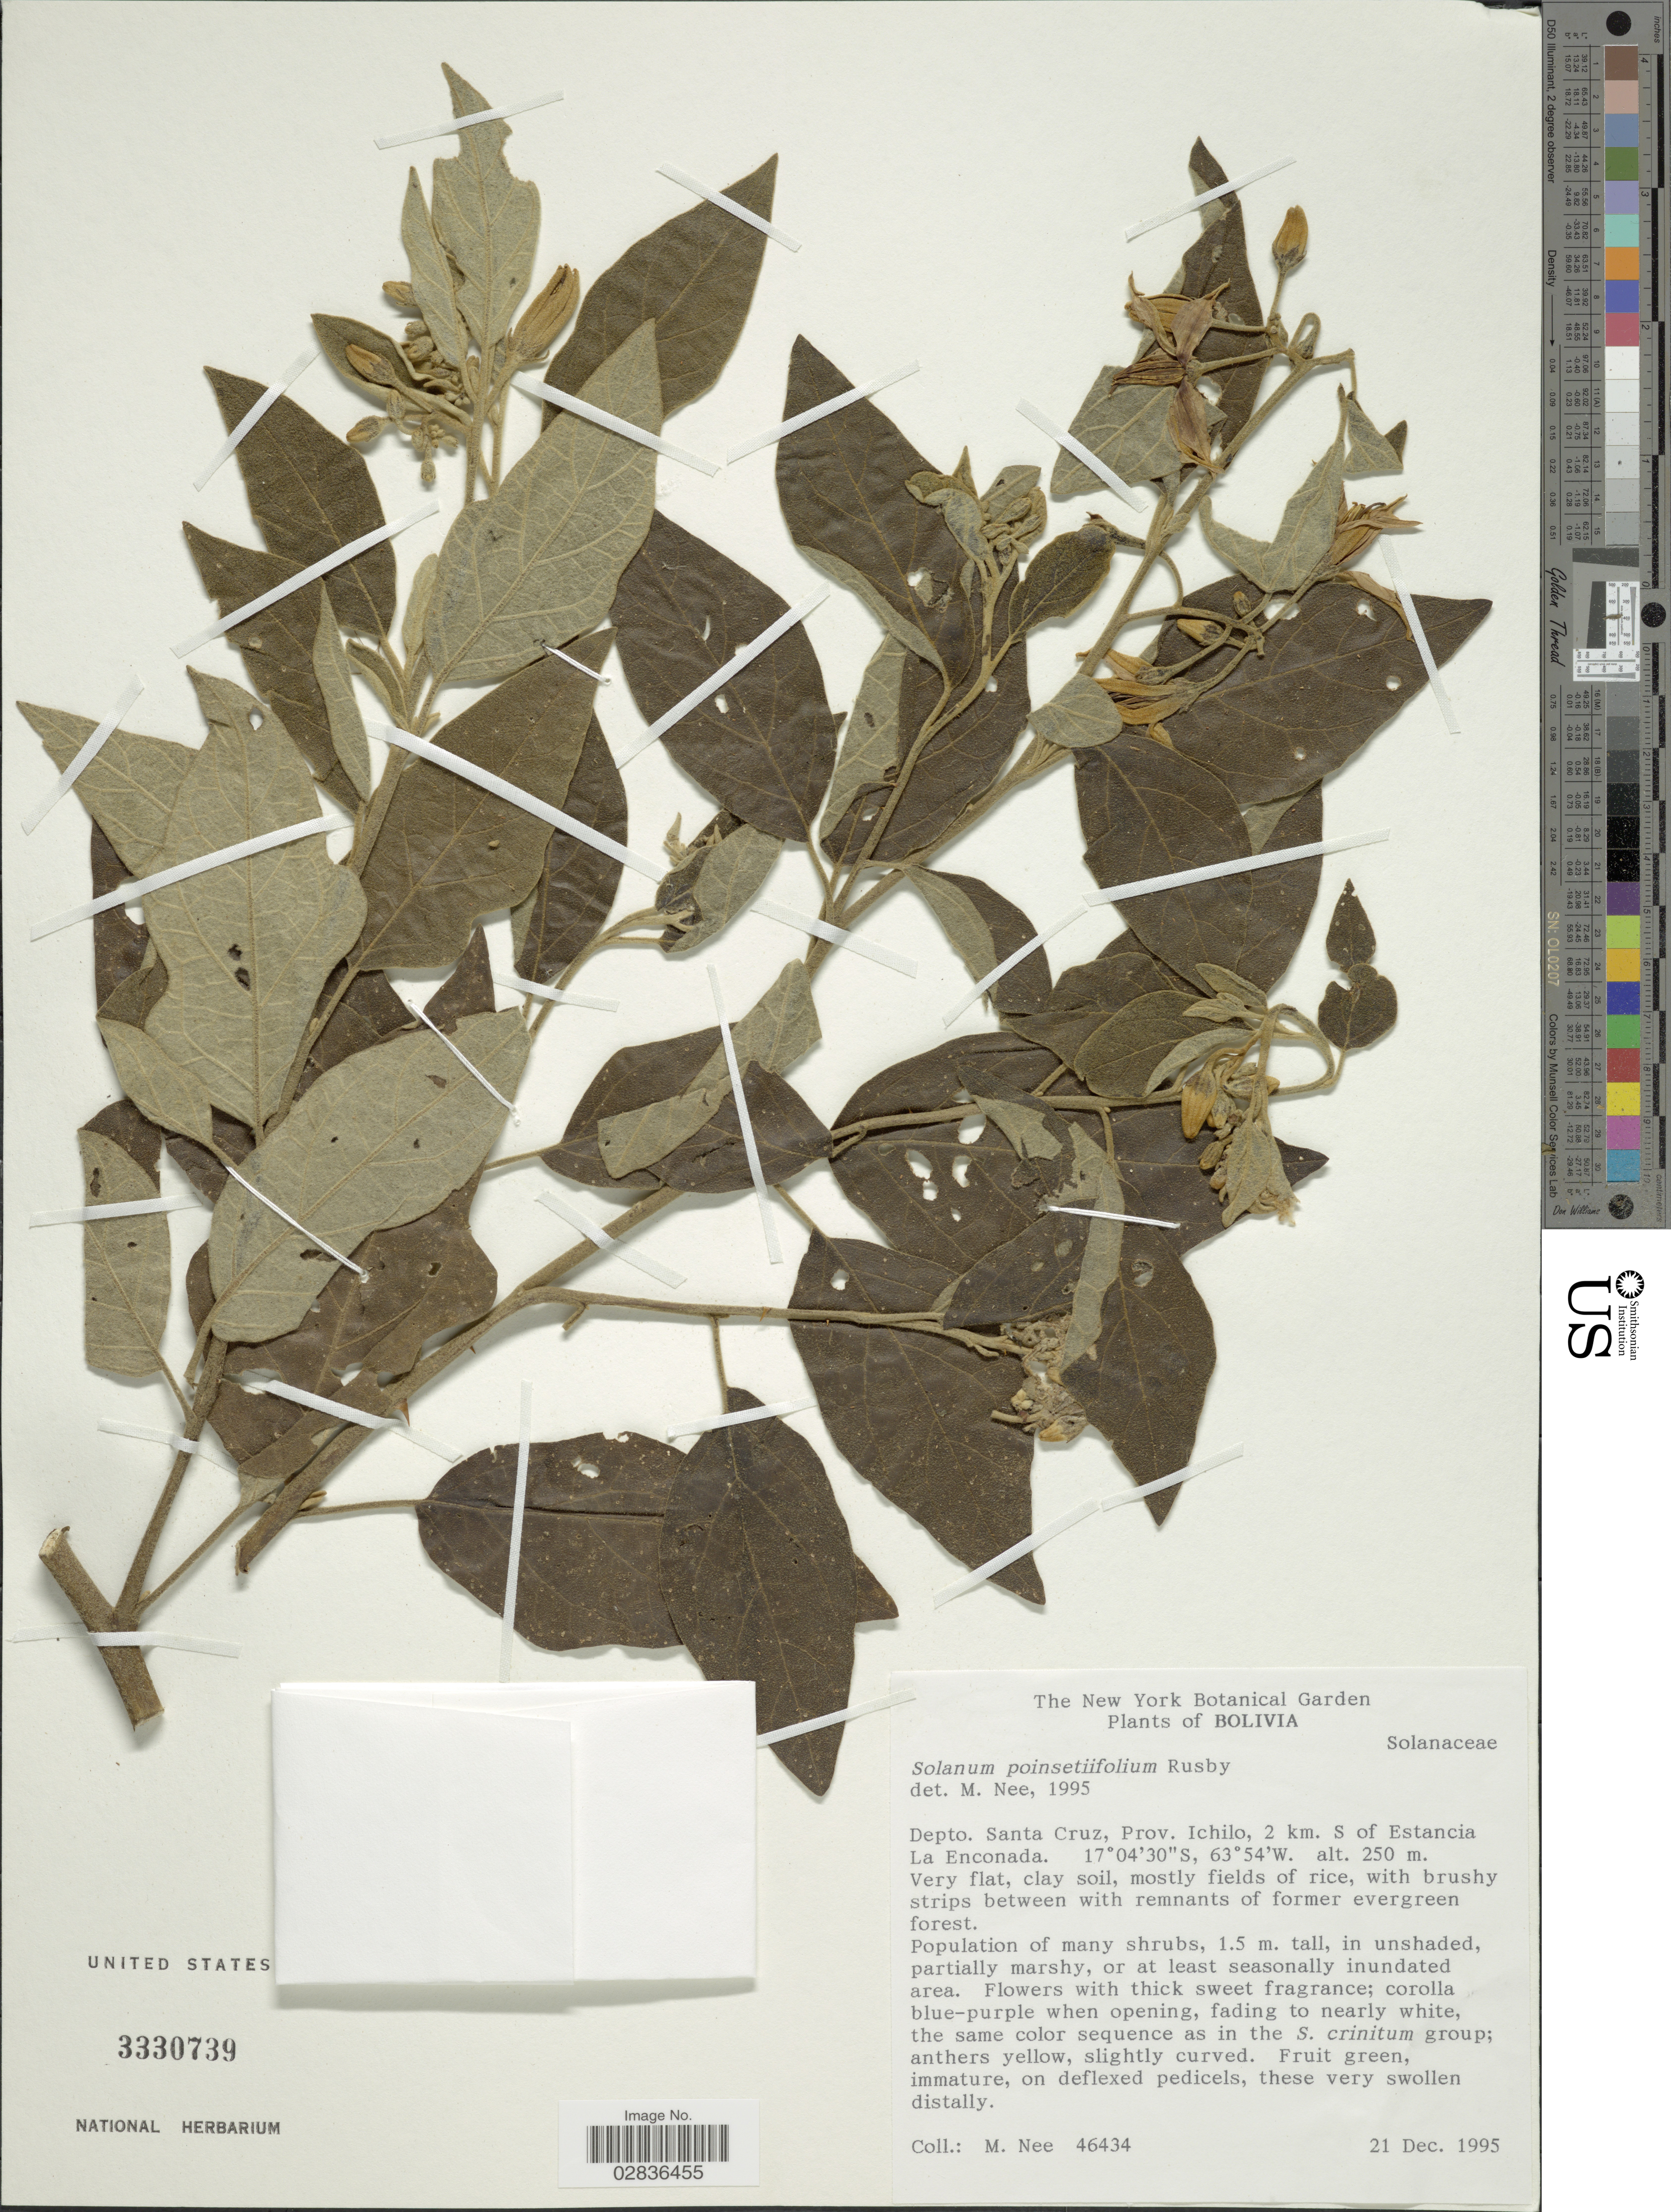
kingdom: Plantae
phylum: Tracheophyta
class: Magnoliopsida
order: Solanales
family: Solanaceae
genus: Solanum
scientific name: Solanum poinsettiifolium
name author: Rusby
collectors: M. Nee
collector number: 46434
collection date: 1995-12-21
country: Bolivia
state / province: Santa Cruz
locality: Depto. Santa Cruz, Prov. Ichilo, 2 km. S of Estancia La Enconada.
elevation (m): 250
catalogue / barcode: US 3330739